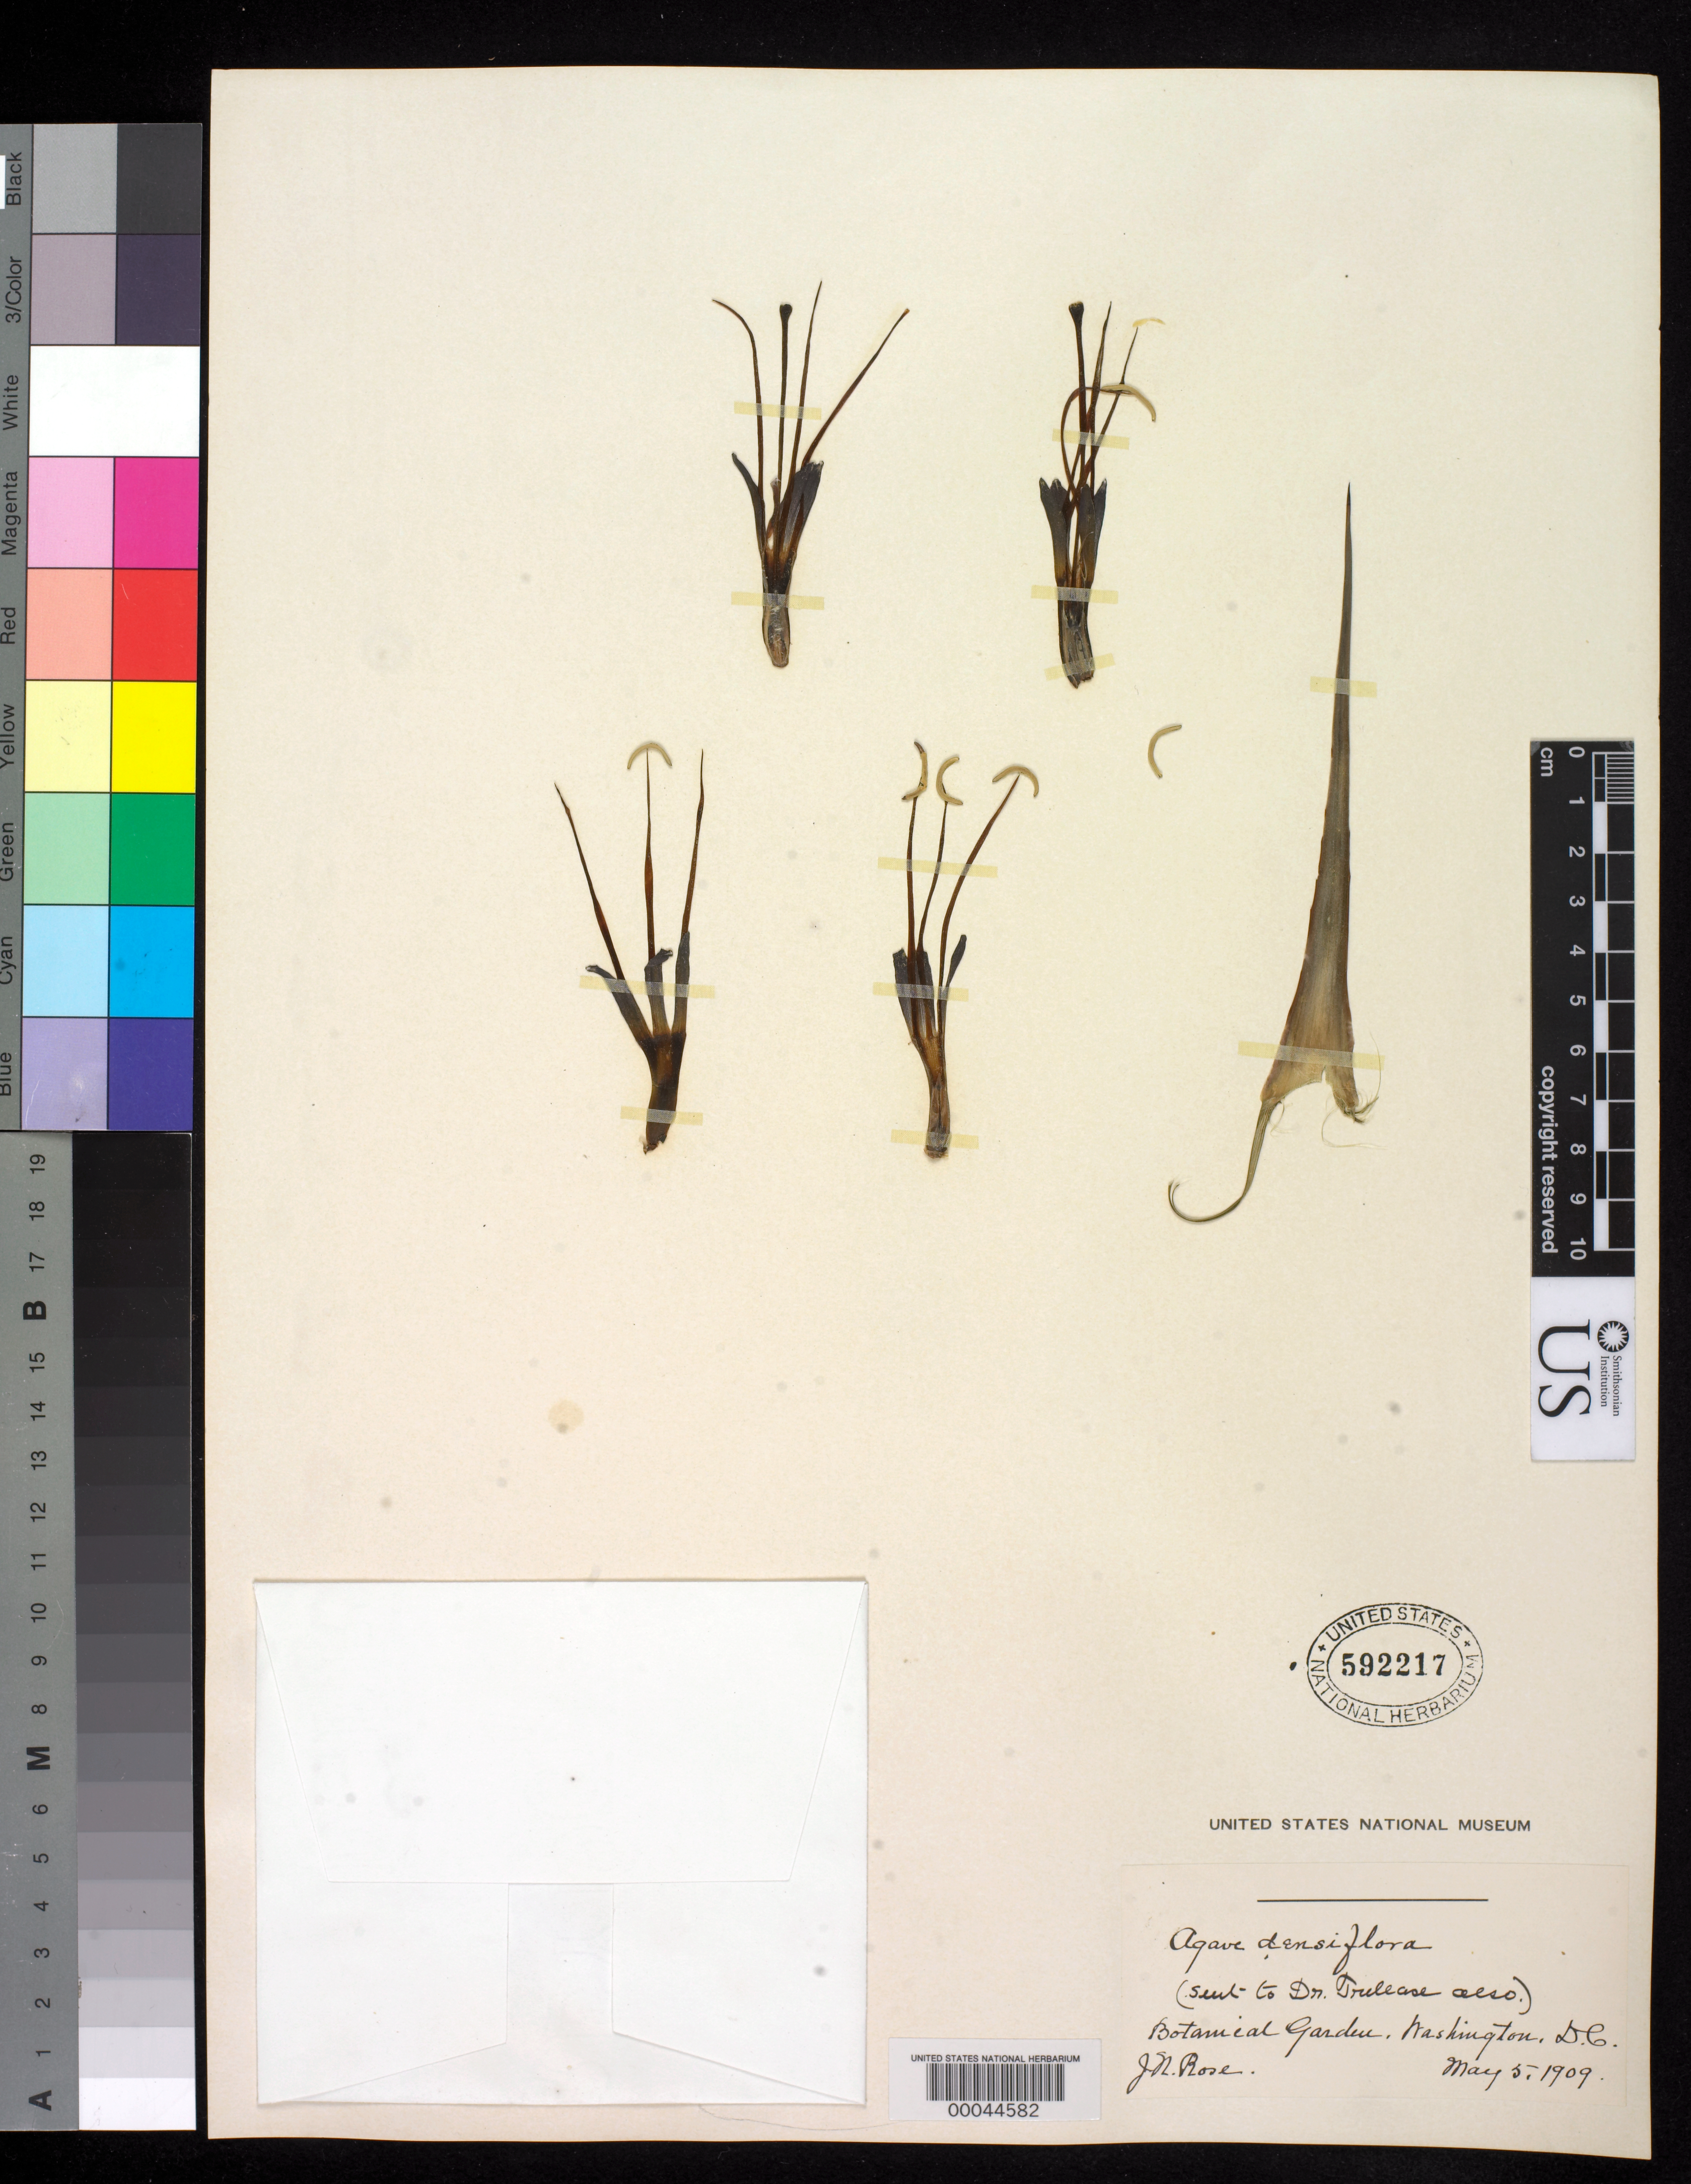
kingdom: Plantae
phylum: Tracheophyta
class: Liliopsida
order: Asparagales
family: Asparagaceae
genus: Agave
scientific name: Agave polyacantha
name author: Haw.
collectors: J. N. Rose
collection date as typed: May 1905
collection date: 1905-05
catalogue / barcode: US 592217